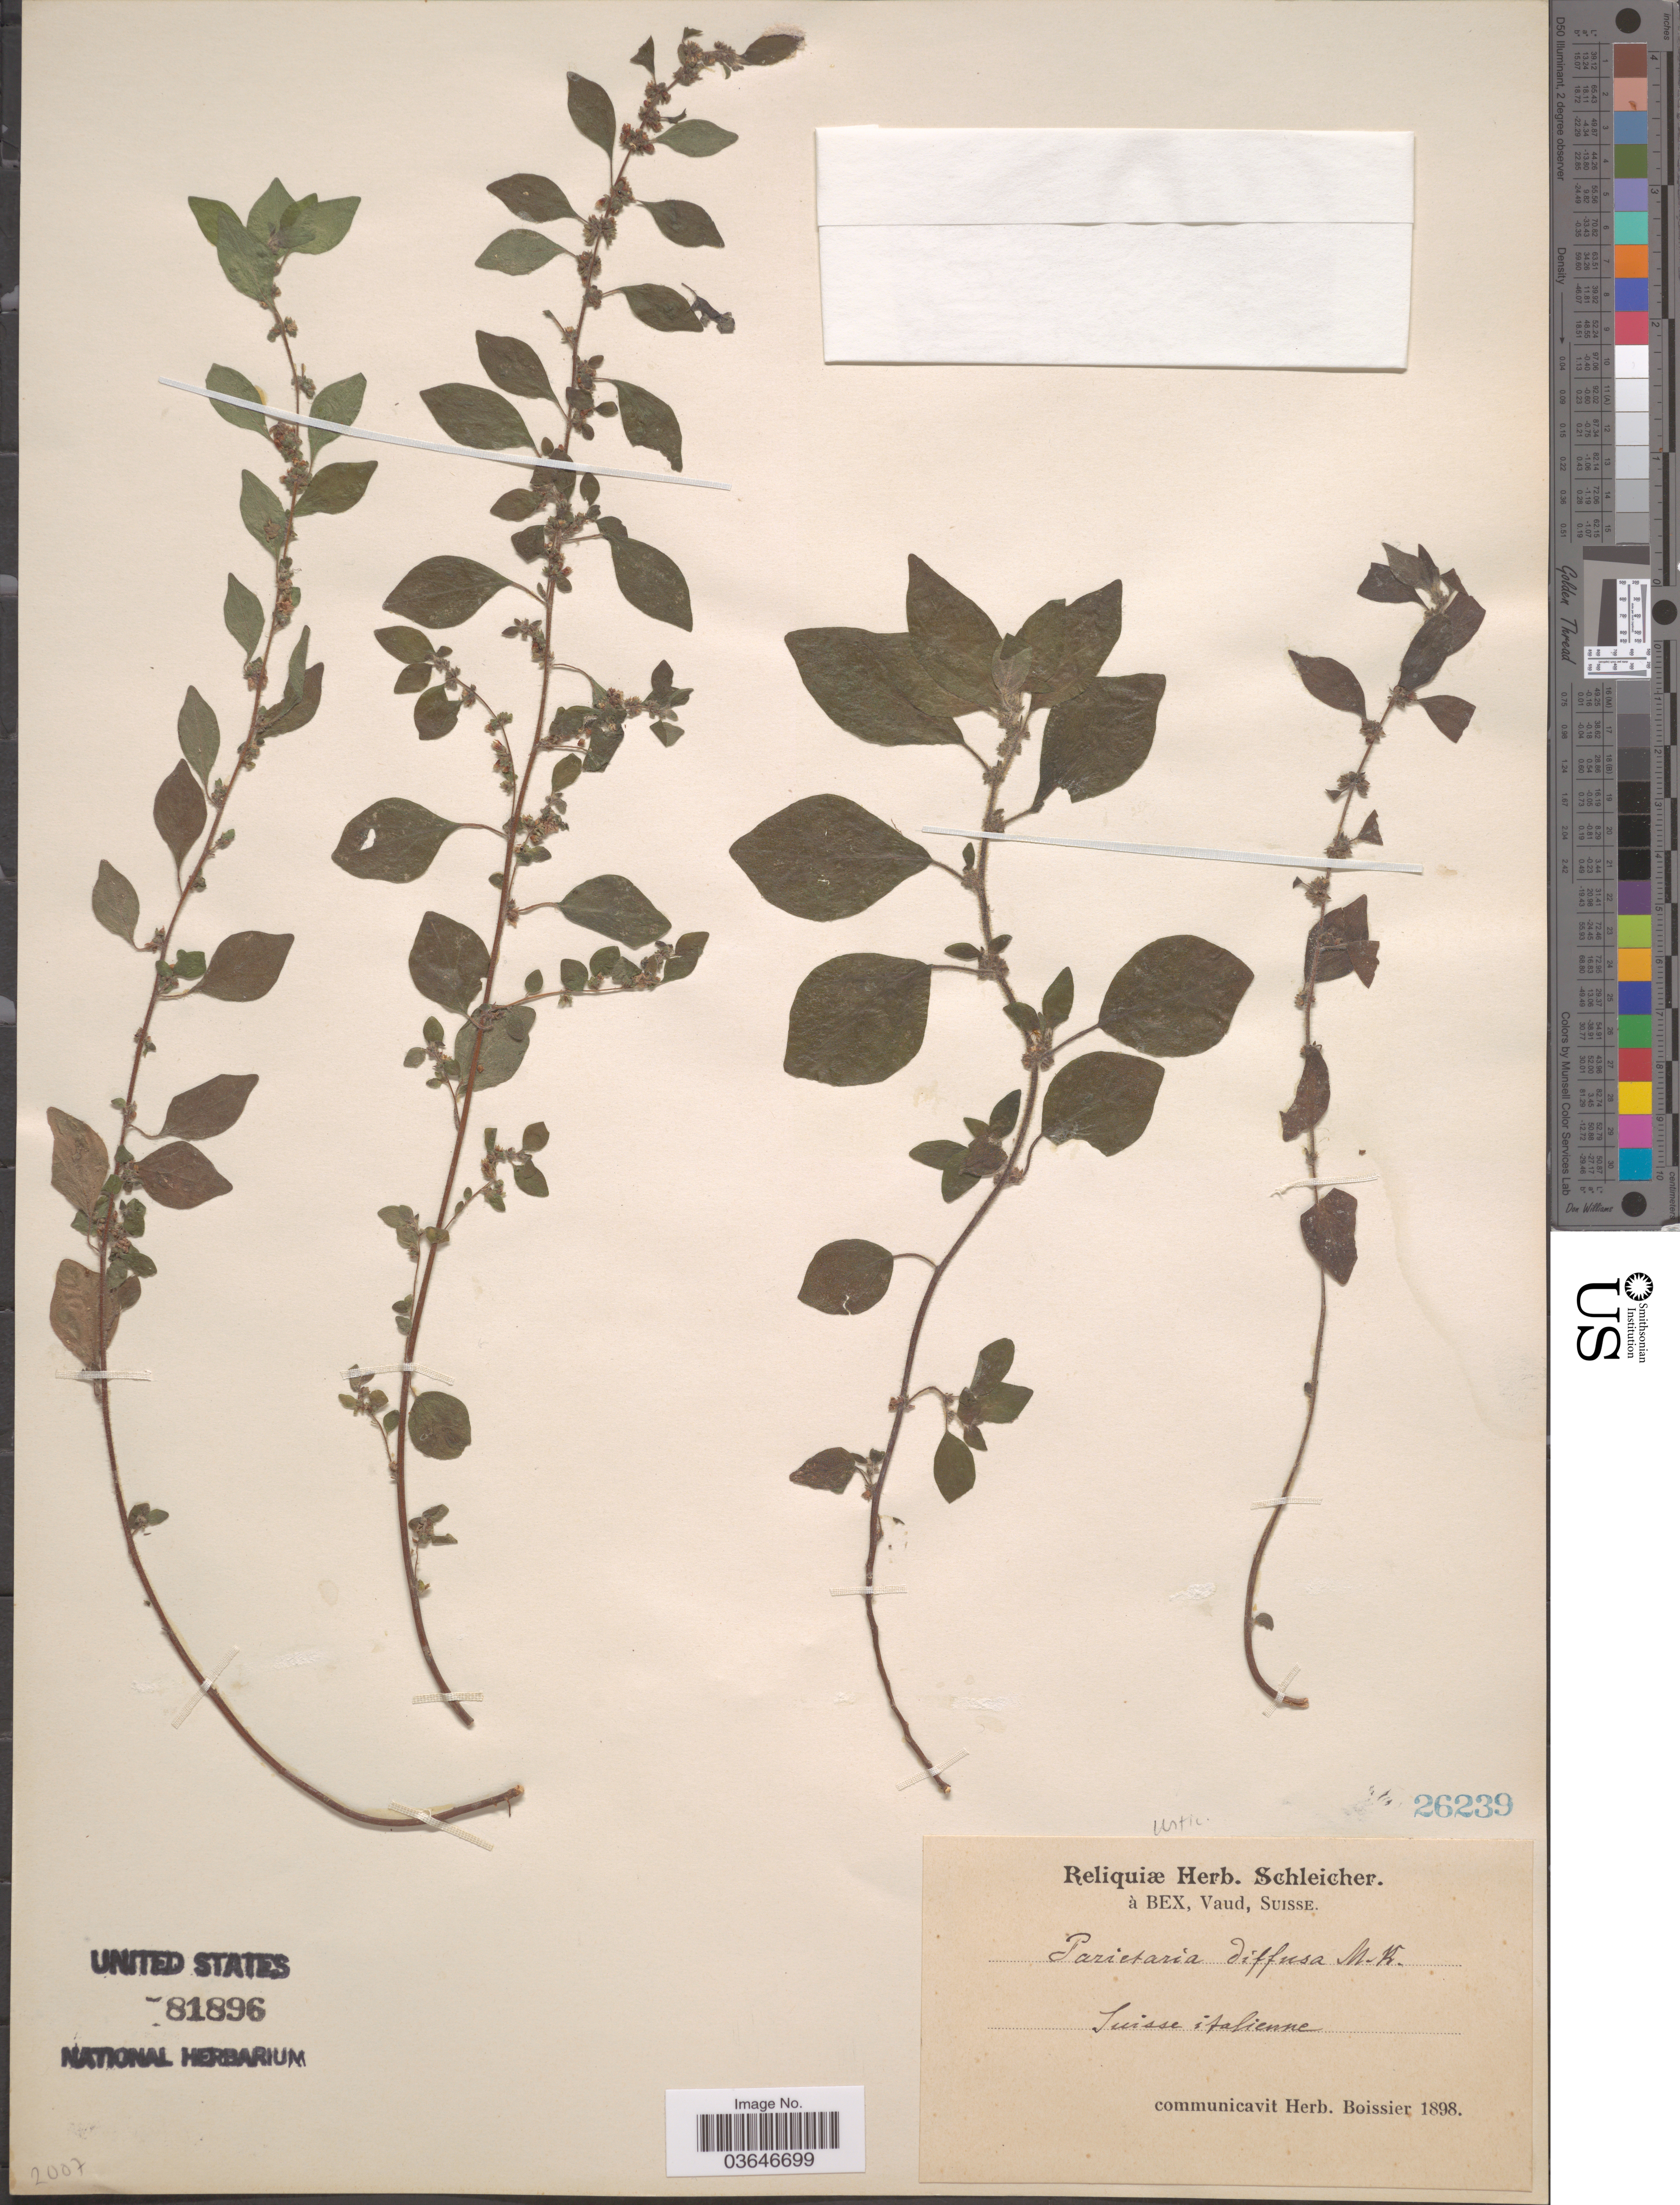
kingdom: Plantae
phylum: Tracheophyta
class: Magnoliopsida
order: Rosales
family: Urticaceae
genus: Parietaria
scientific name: Parietaria diffusa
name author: Mert. ex W.D.J. Koch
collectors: ex herb. Schleicher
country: Switzerland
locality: Suisse italienne.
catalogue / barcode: US 81896